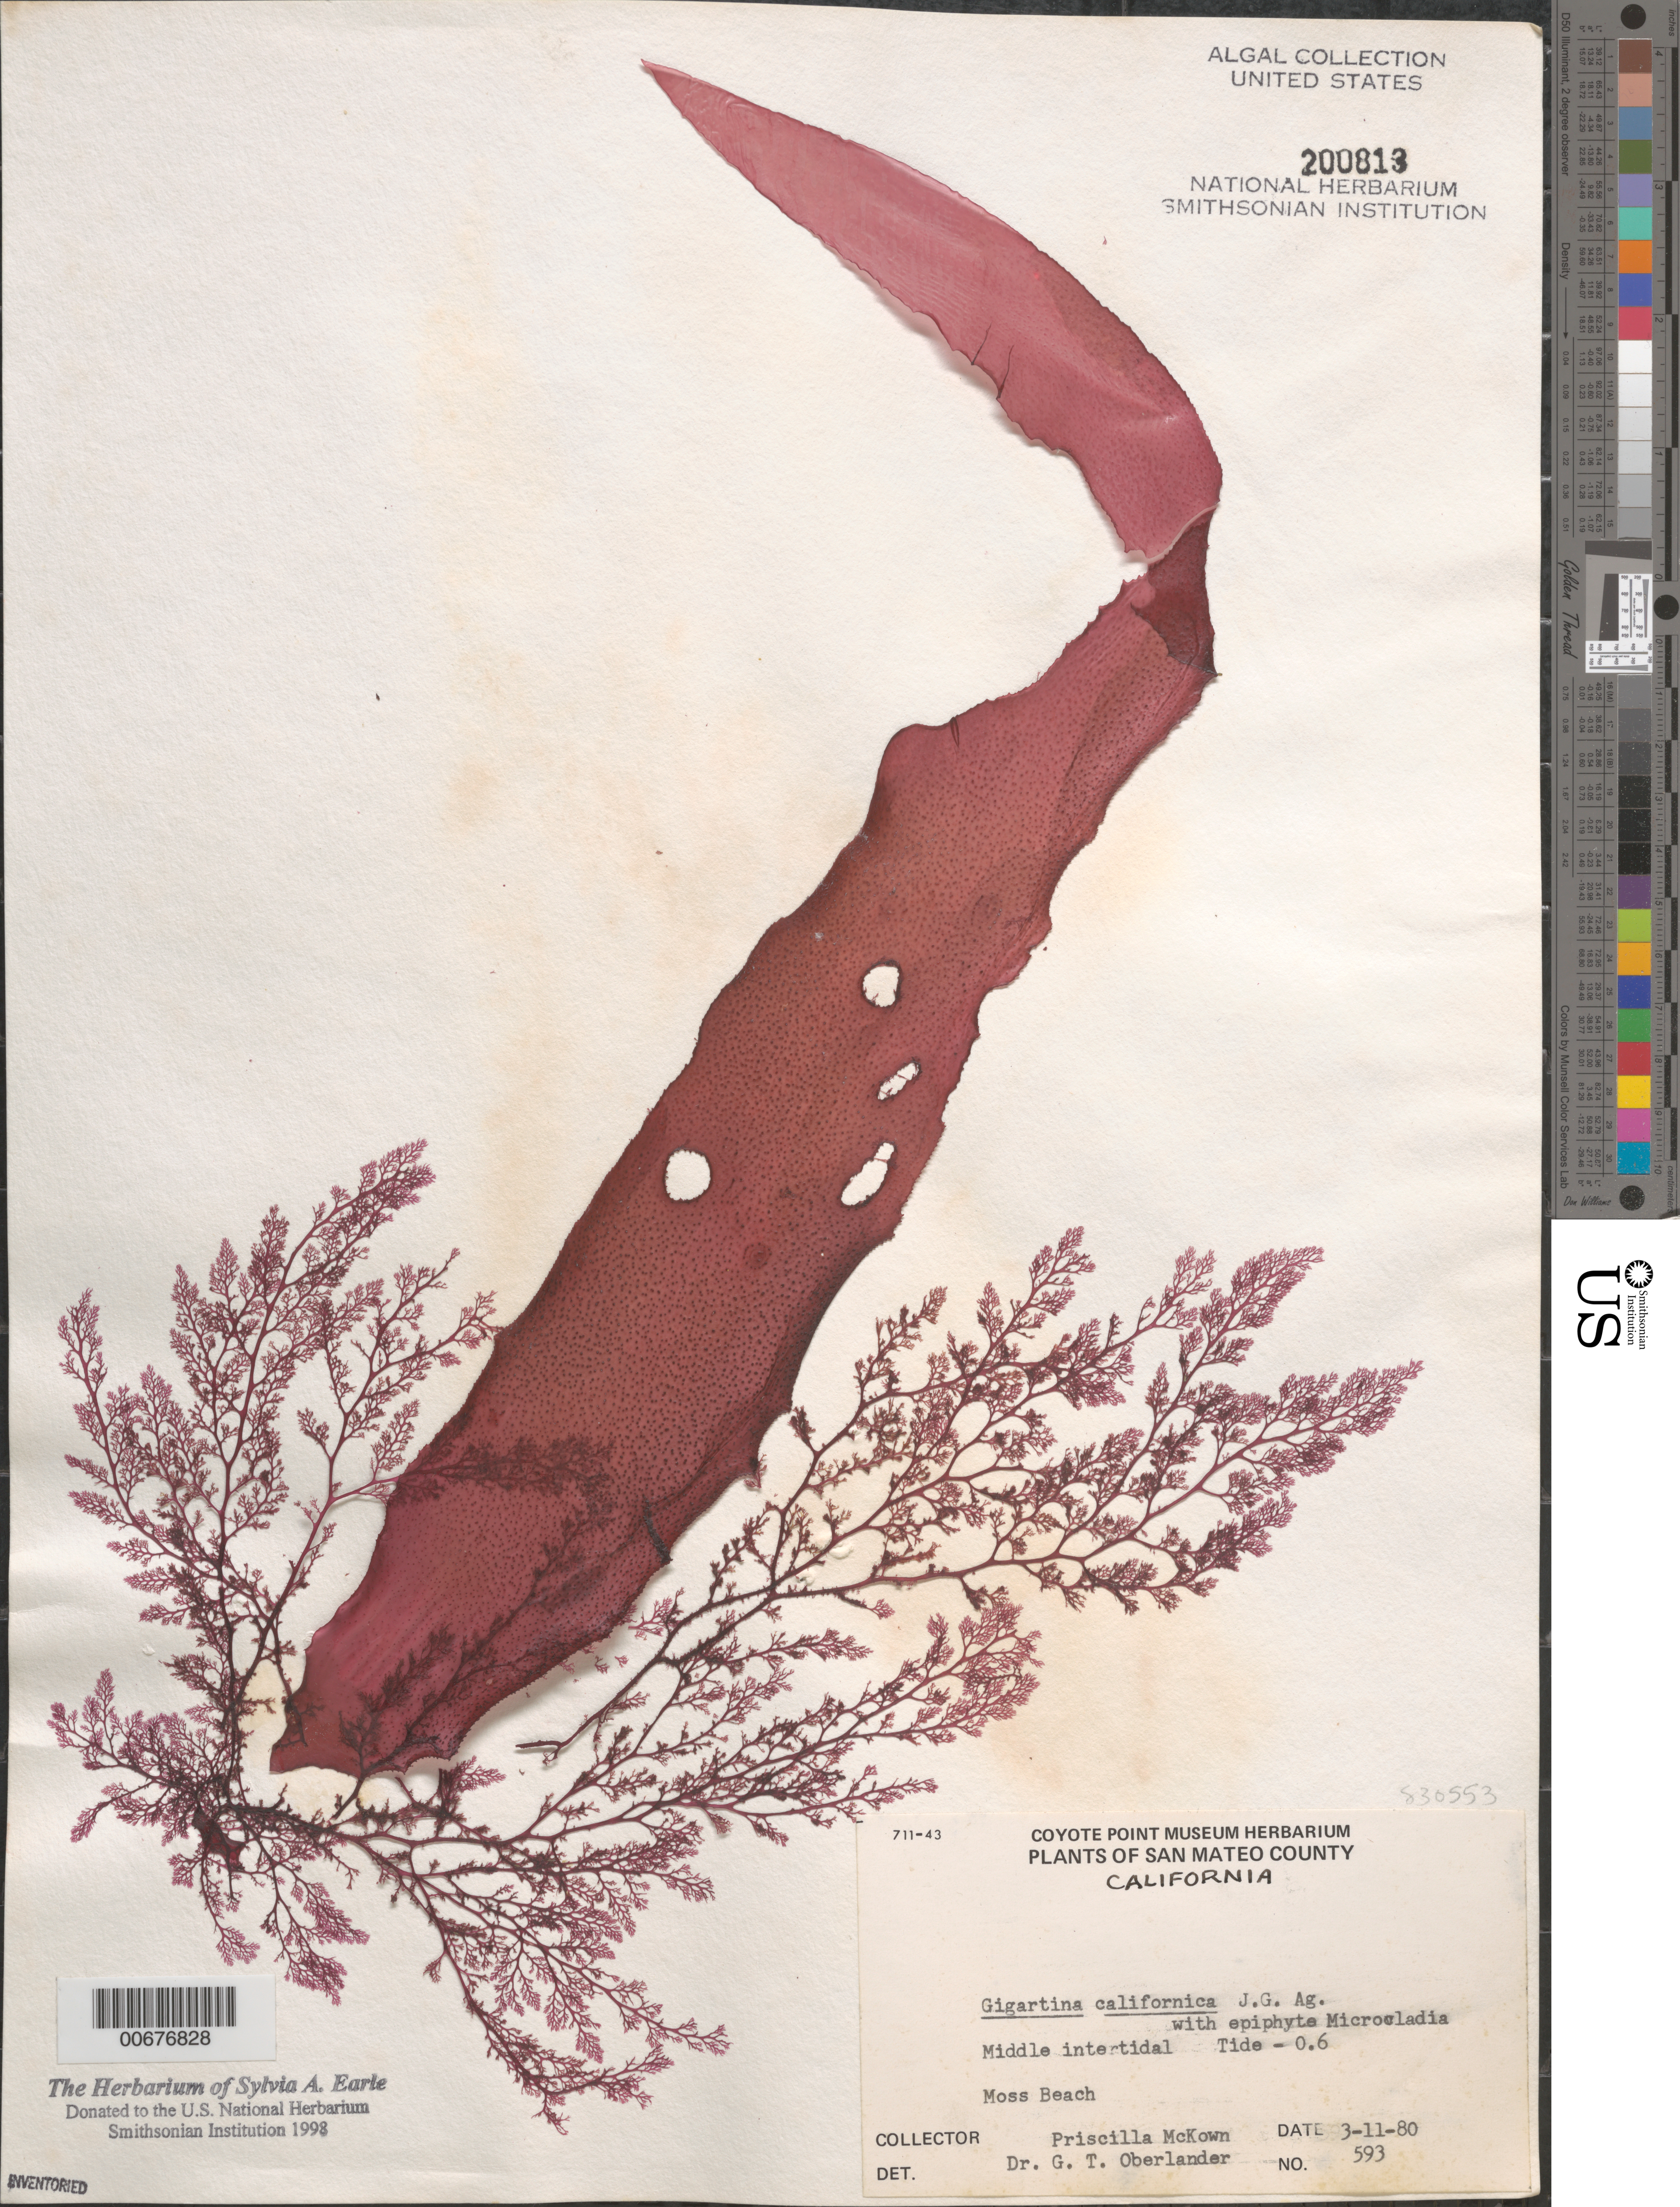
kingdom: Plantae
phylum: Rhodophyta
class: Florideophyceae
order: Gigartinales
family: Gigartinaceae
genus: Chondracanthus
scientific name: Chondracanthus corymbiferus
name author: (Kütz.) Guiry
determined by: Algae name updating Project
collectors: P. McKown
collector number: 593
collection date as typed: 11 Mar 1980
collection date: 1980-03-11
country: United States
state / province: California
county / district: San Mateo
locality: Moss Beach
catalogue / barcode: US 200813